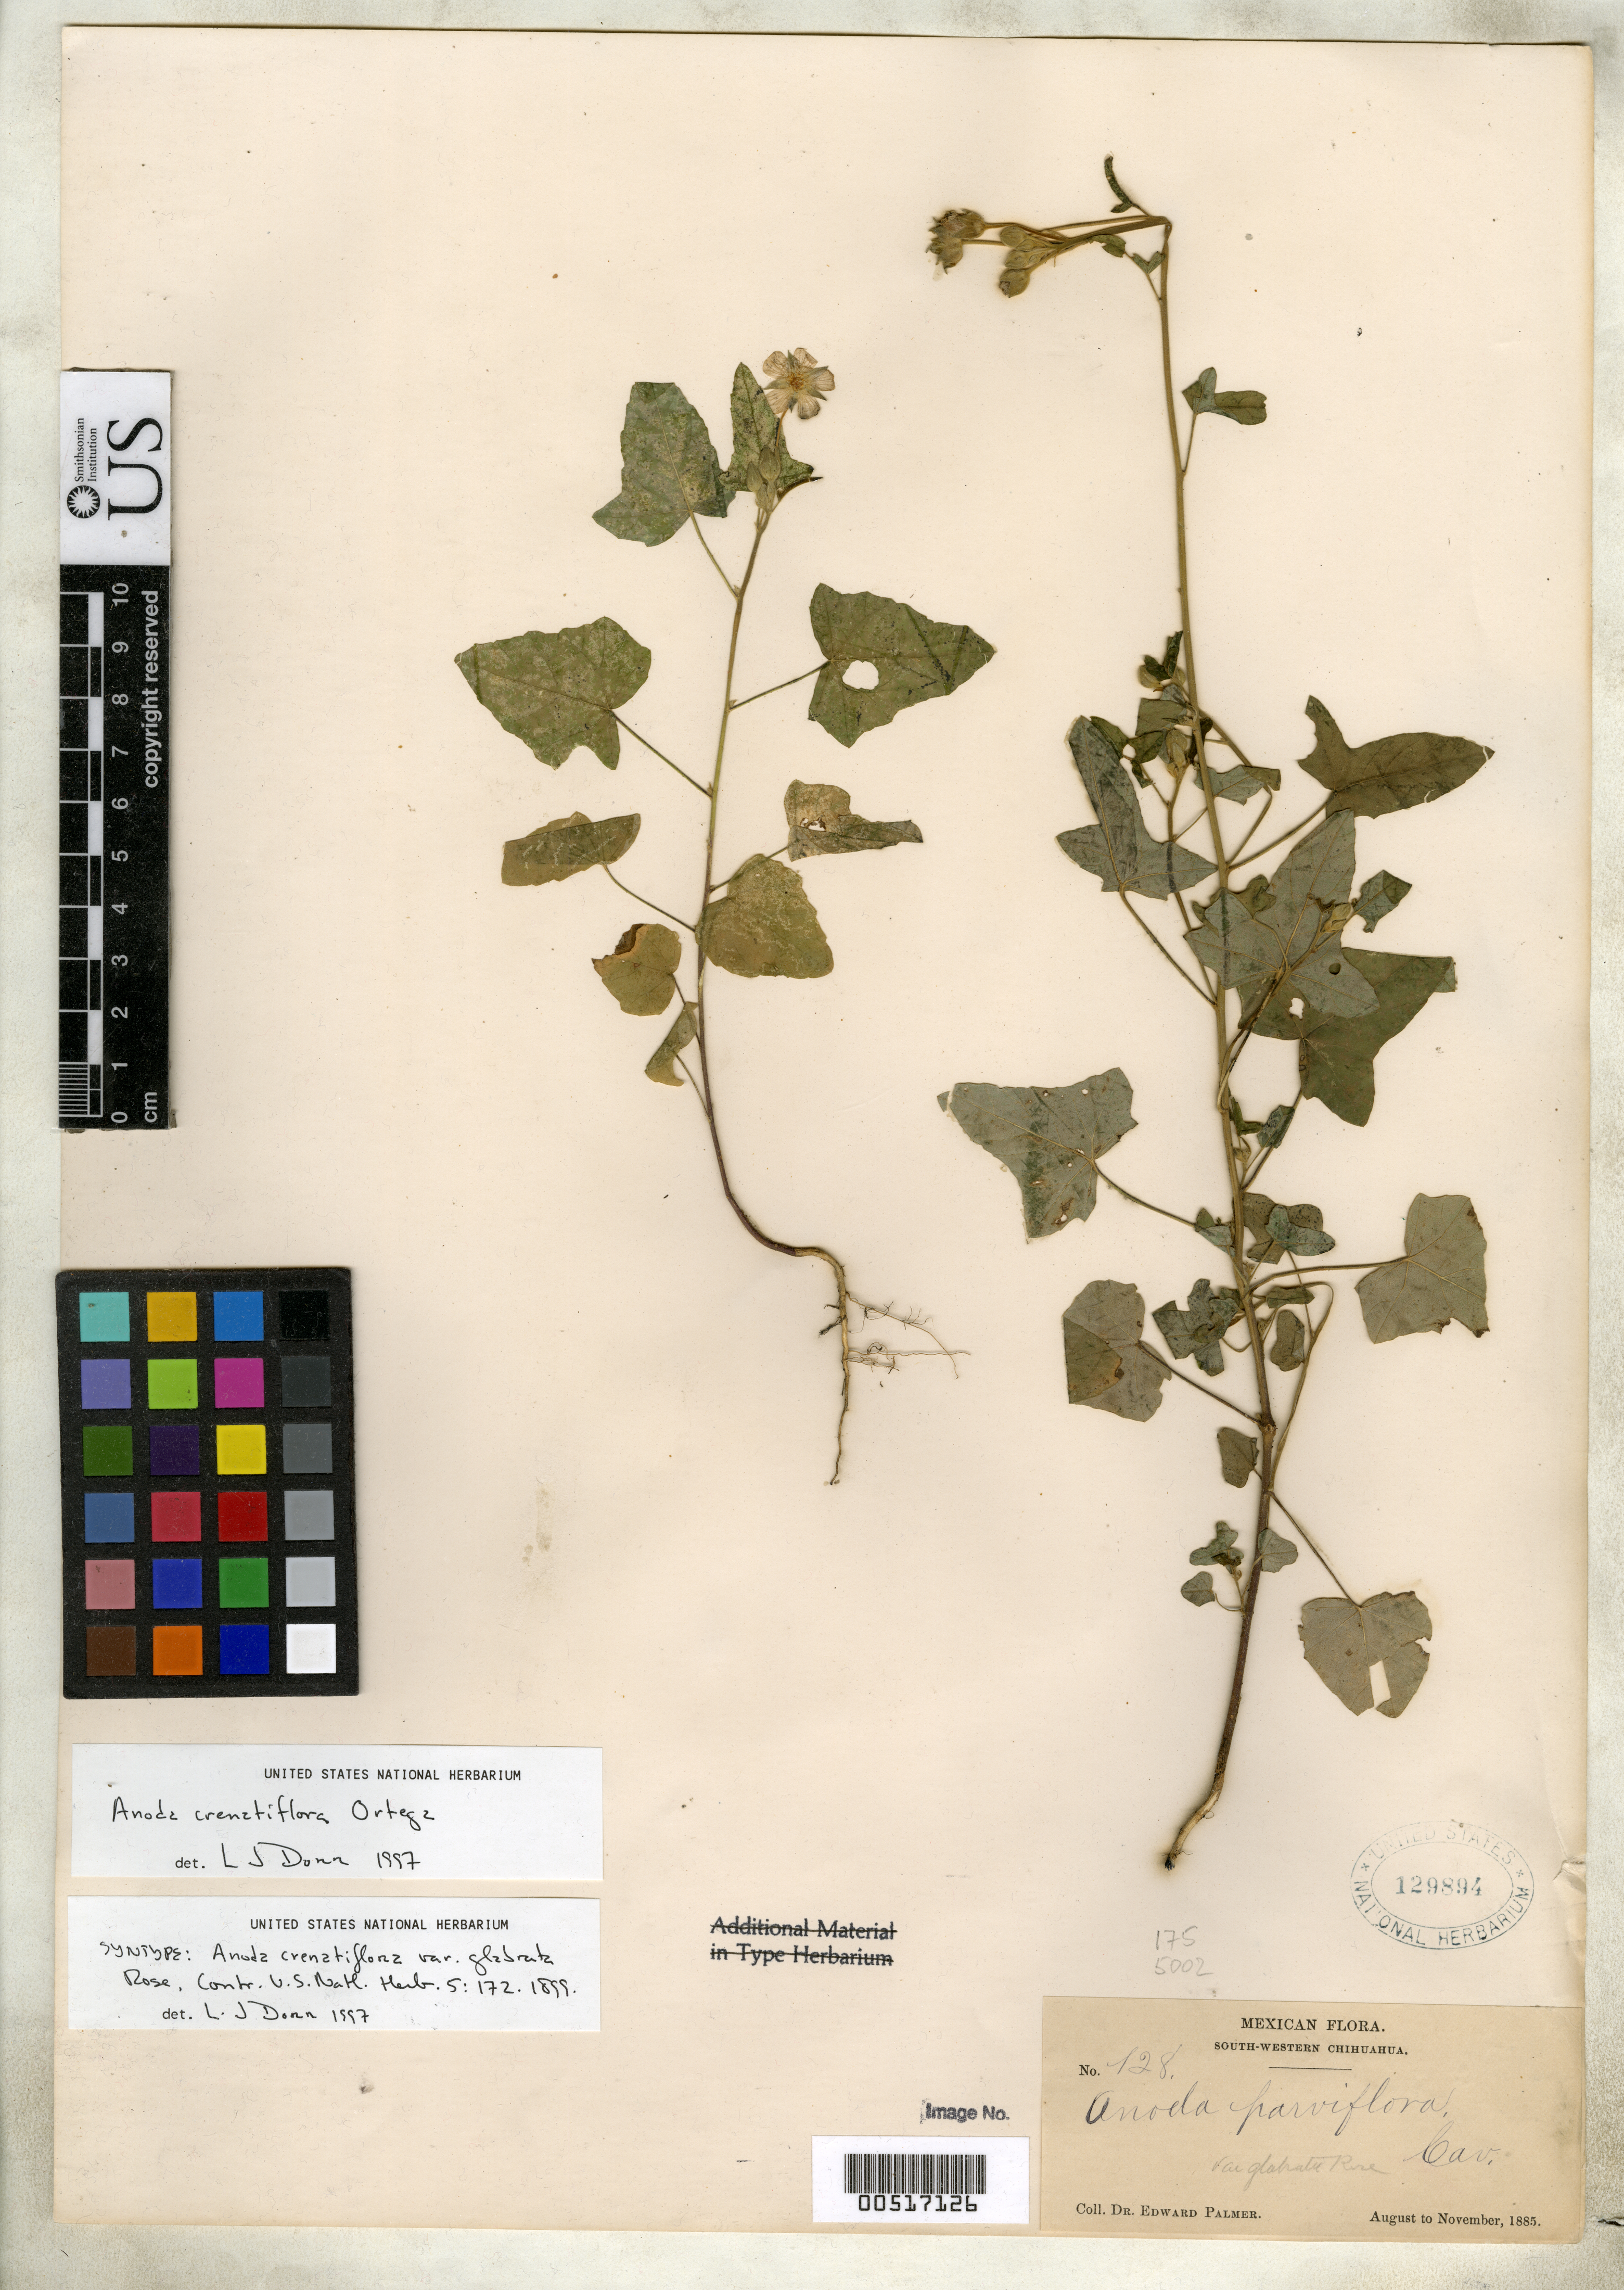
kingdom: Plantae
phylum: Tracheophyta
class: Magnoliopsida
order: Malvales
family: Malvaceae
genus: Anoda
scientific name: Anoda crenatiflora var. glabrata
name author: Rose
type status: Syntype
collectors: E. Palmer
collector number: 128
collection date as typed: Aug 1885 to Nov 1885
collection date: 1885-08/1885-11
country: Mexico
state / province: Chihuahua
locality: South-western Chihuahua.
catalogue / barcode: US 129894